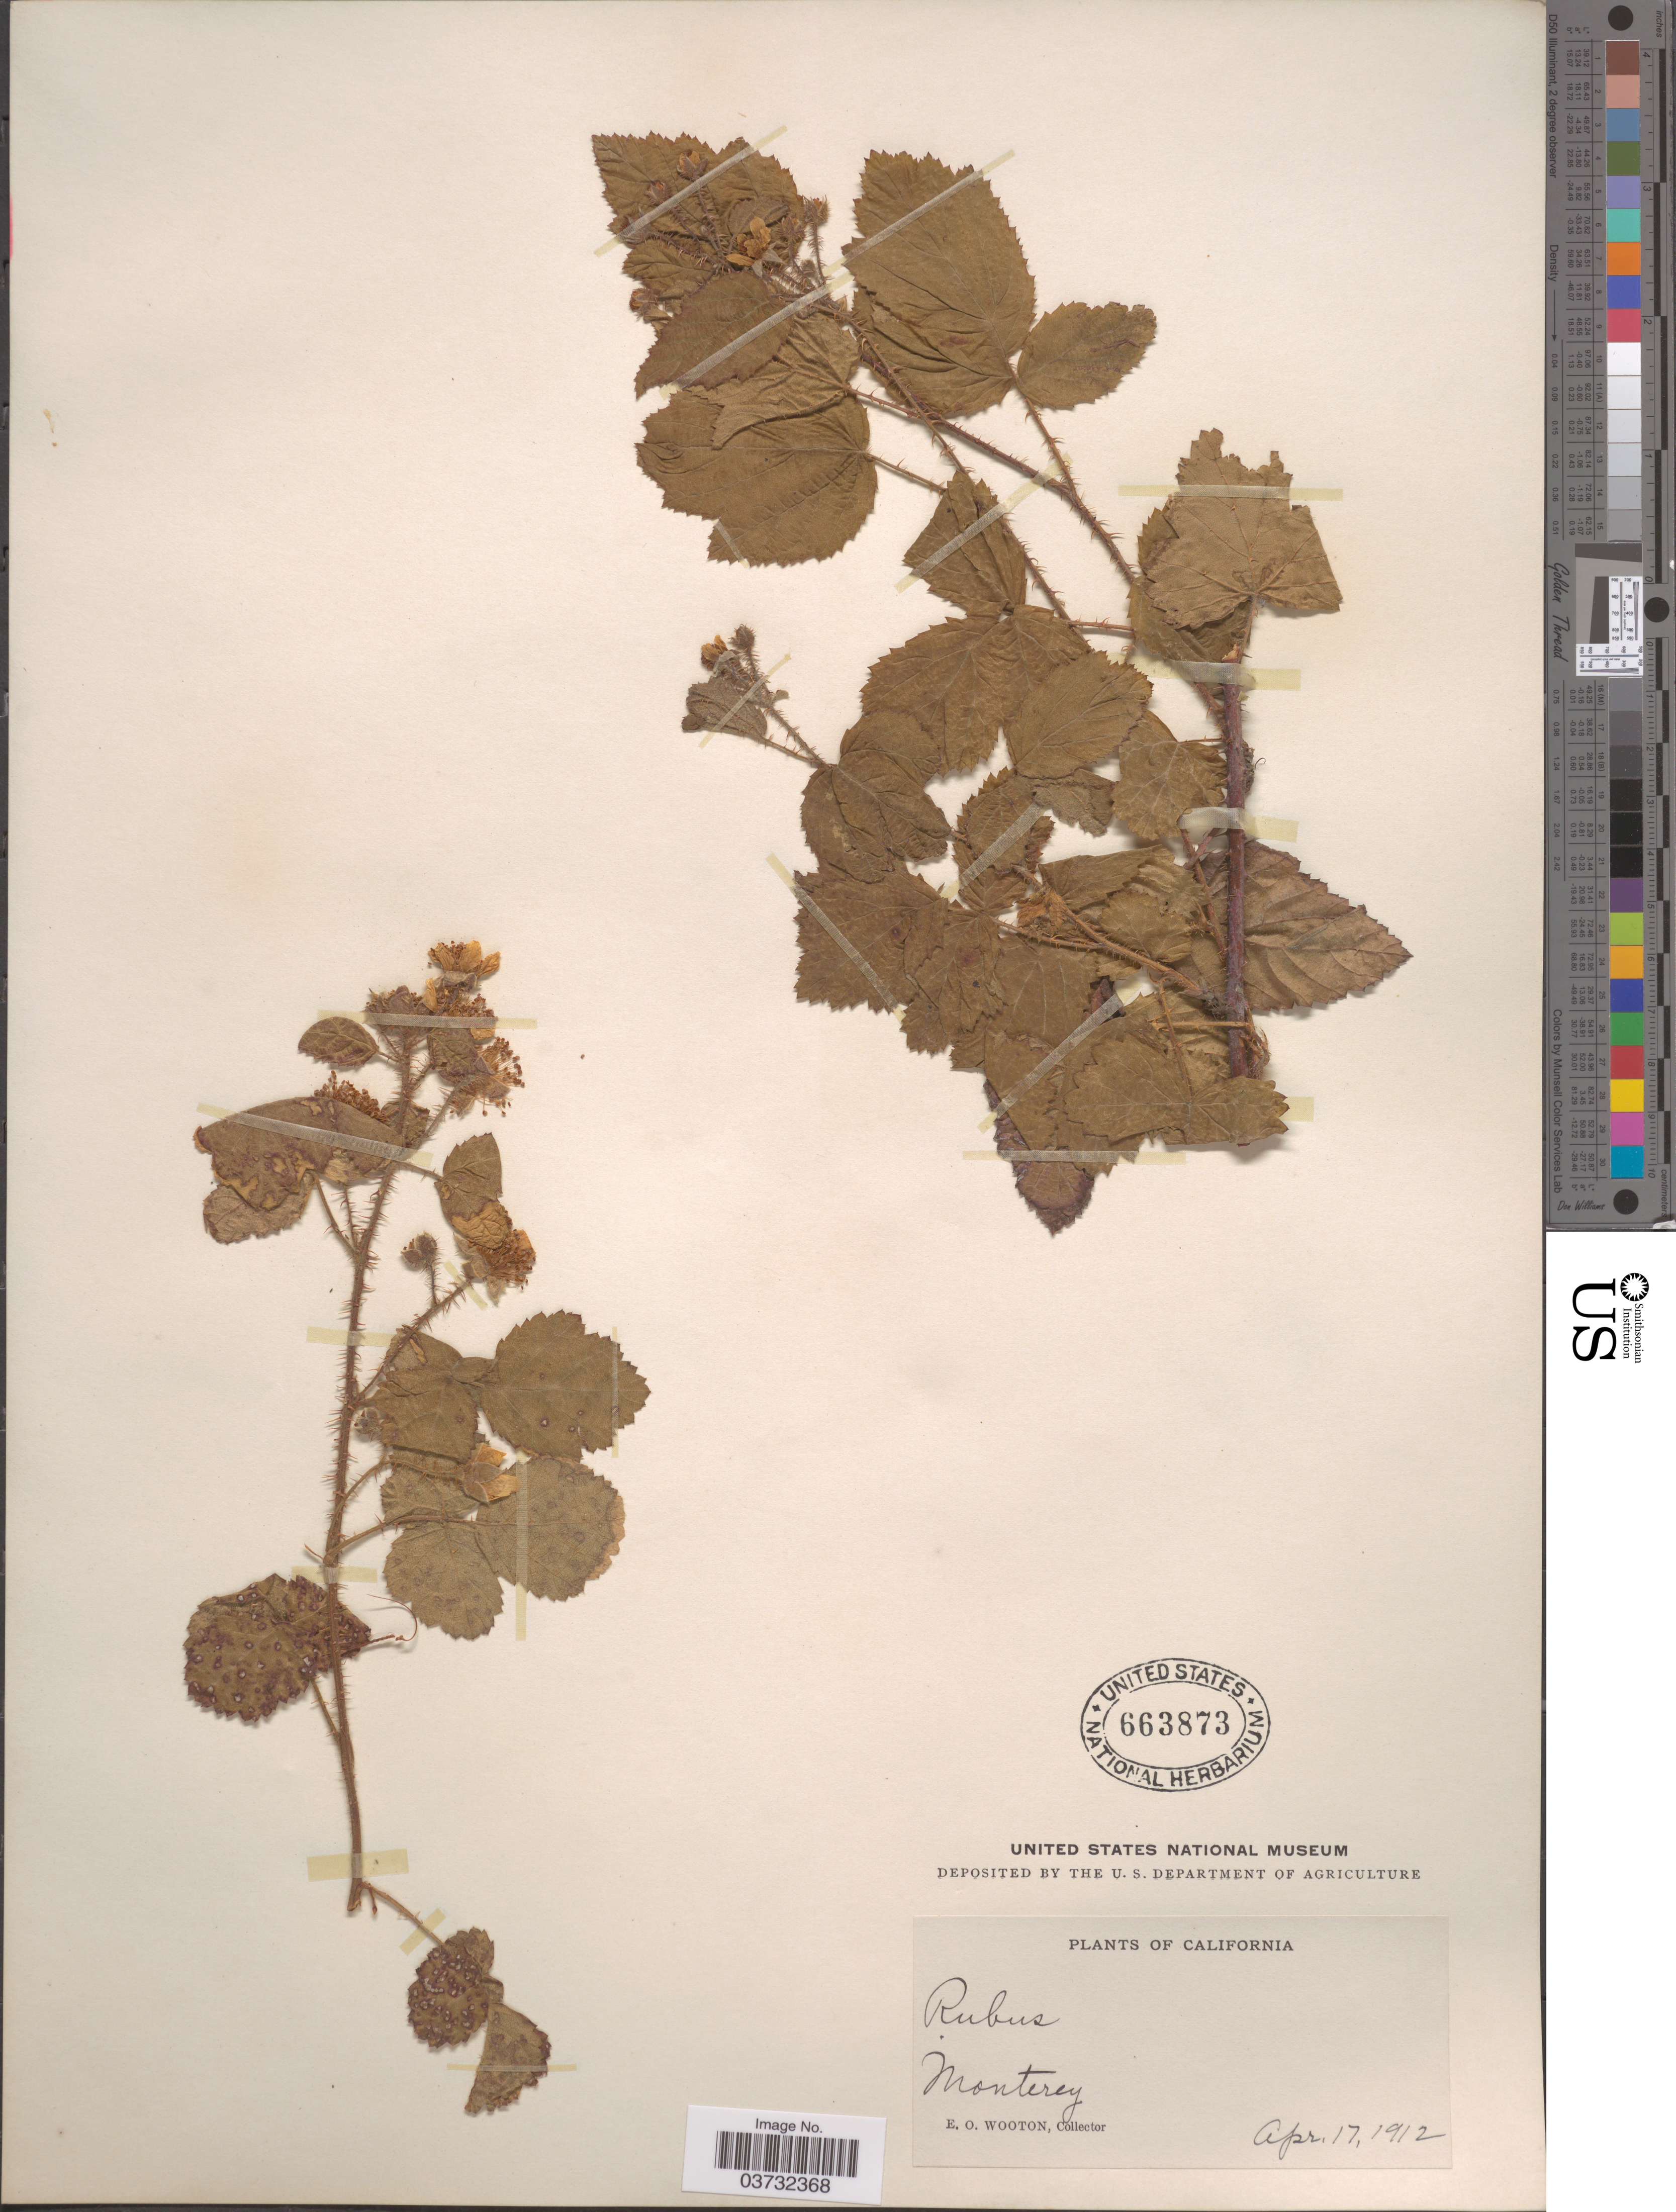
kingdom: Plantae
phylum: Tracheophyta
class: Magnoliopsida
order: Rosales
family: Rosaceae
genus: Rubus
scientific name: Rubus ursinus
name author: (Schltdl.) Cham.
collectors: E. O. Wooton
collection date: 1912-04-17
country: United States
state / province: California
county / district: Monterey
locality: Monterey.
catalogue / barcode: US 663873